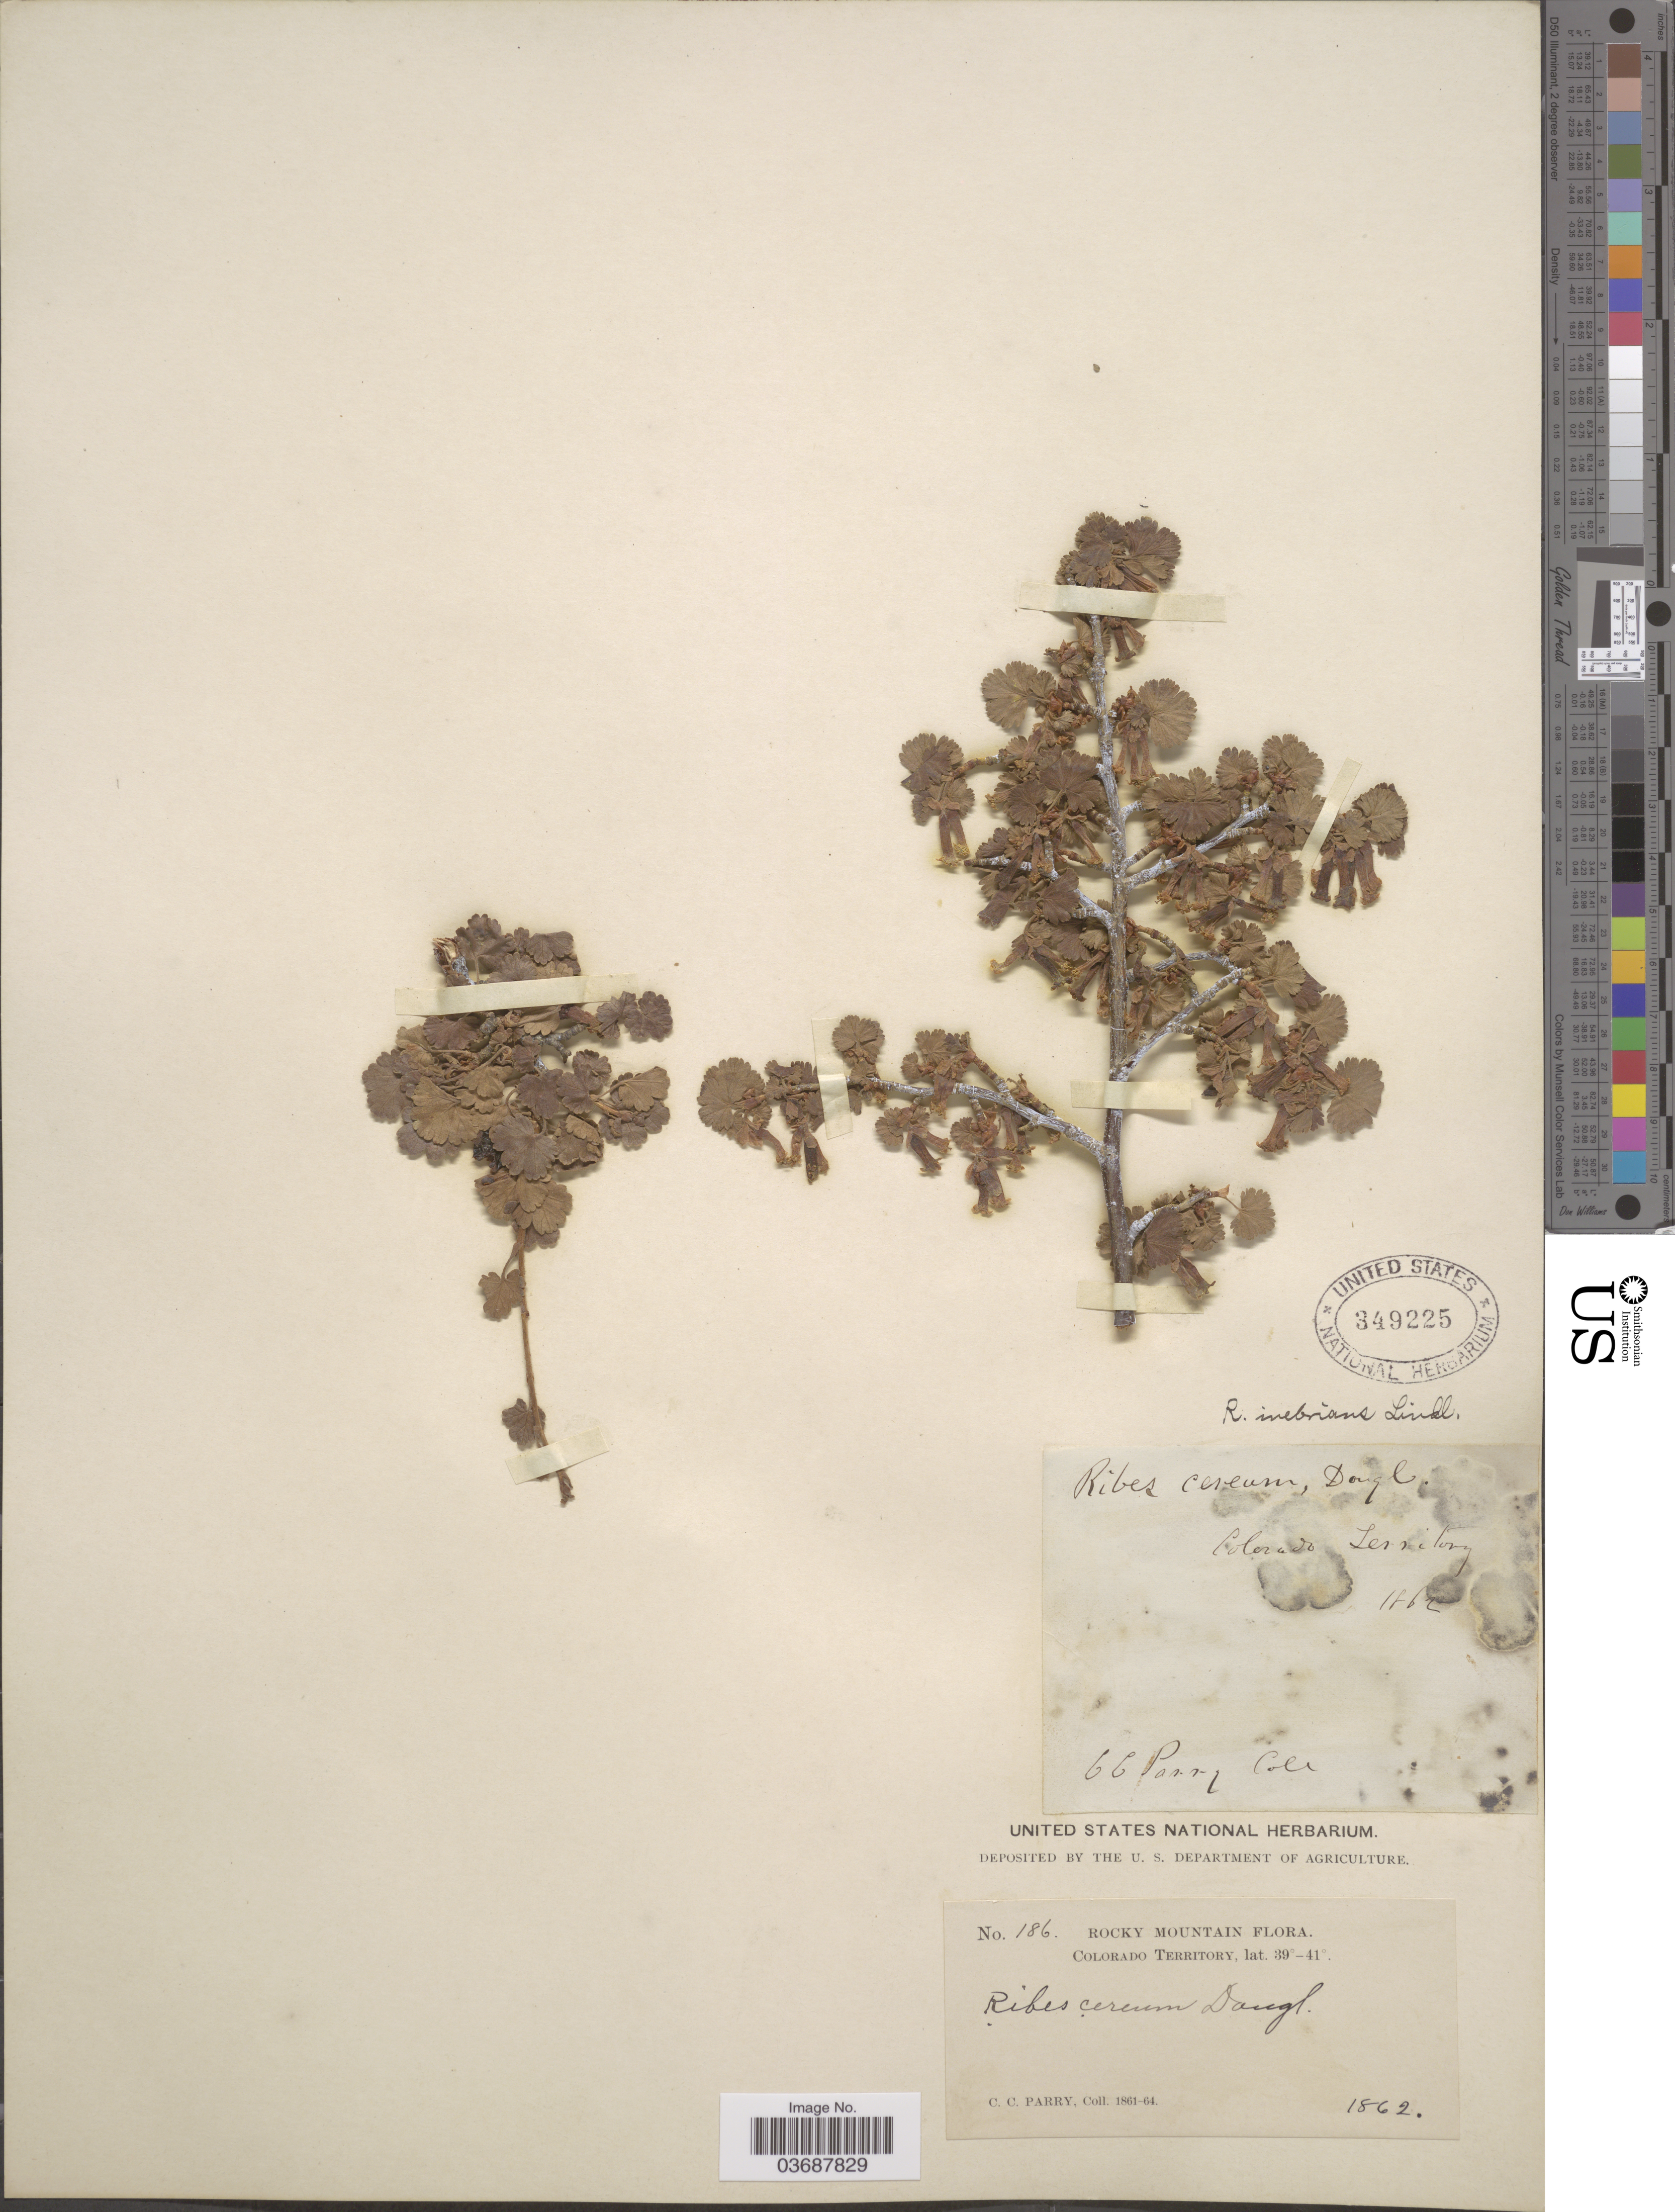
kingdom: Plantae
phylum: Tracheophyta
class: Magnoliopsida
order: Saxifragales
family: Grossulariaceae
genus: Ribes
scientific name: Ribes inebrians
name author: Lindl.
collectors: C. C. Parry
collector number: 186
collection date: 1862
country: United States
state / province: Colorado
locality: Rocky Mountain. Colorado Territory.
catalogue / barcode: US 349225